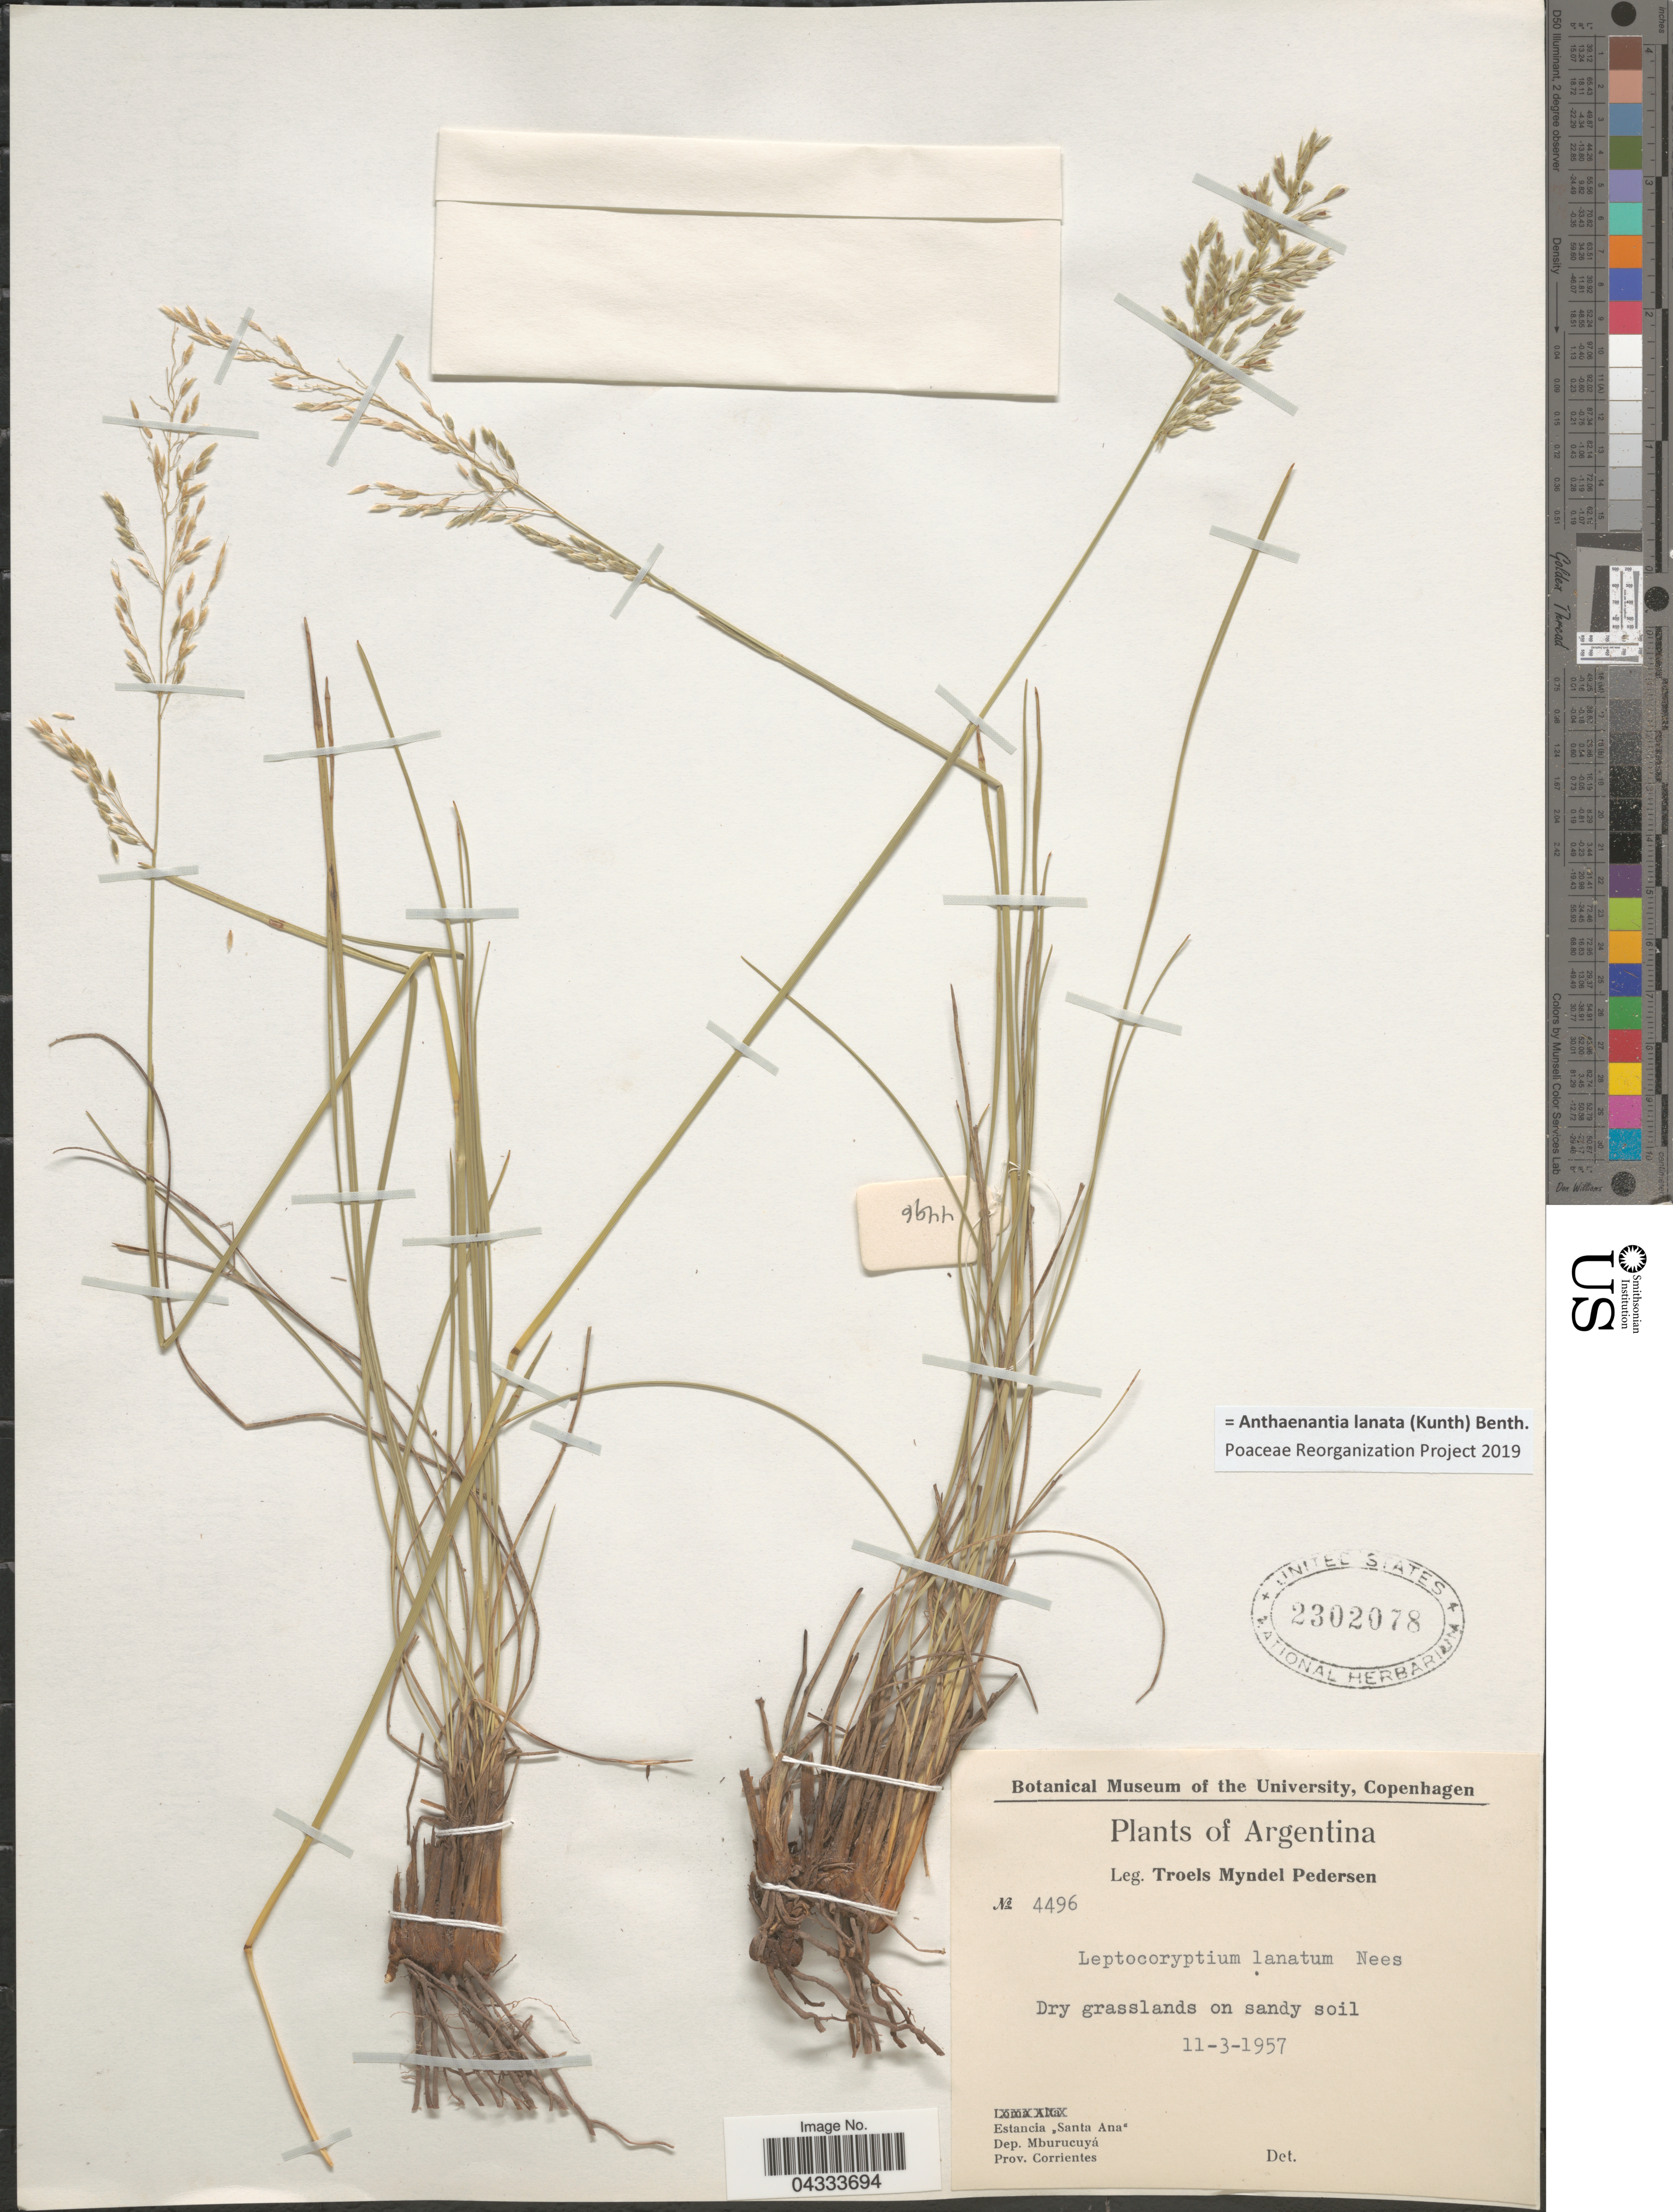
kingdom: Plantae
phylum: Tracheophyta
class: Liliopsida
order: Poales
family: Poaceae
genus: Anthaenantia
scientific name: Anthaenantia lanata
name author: (Kunth) Benth.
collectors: T. Pederson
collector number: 4496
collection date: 1957-03-11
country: Argentina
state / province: Corrientes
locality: Estancia "Santa Ana". Dep. Mburucuyá.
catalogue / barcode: US 2302078